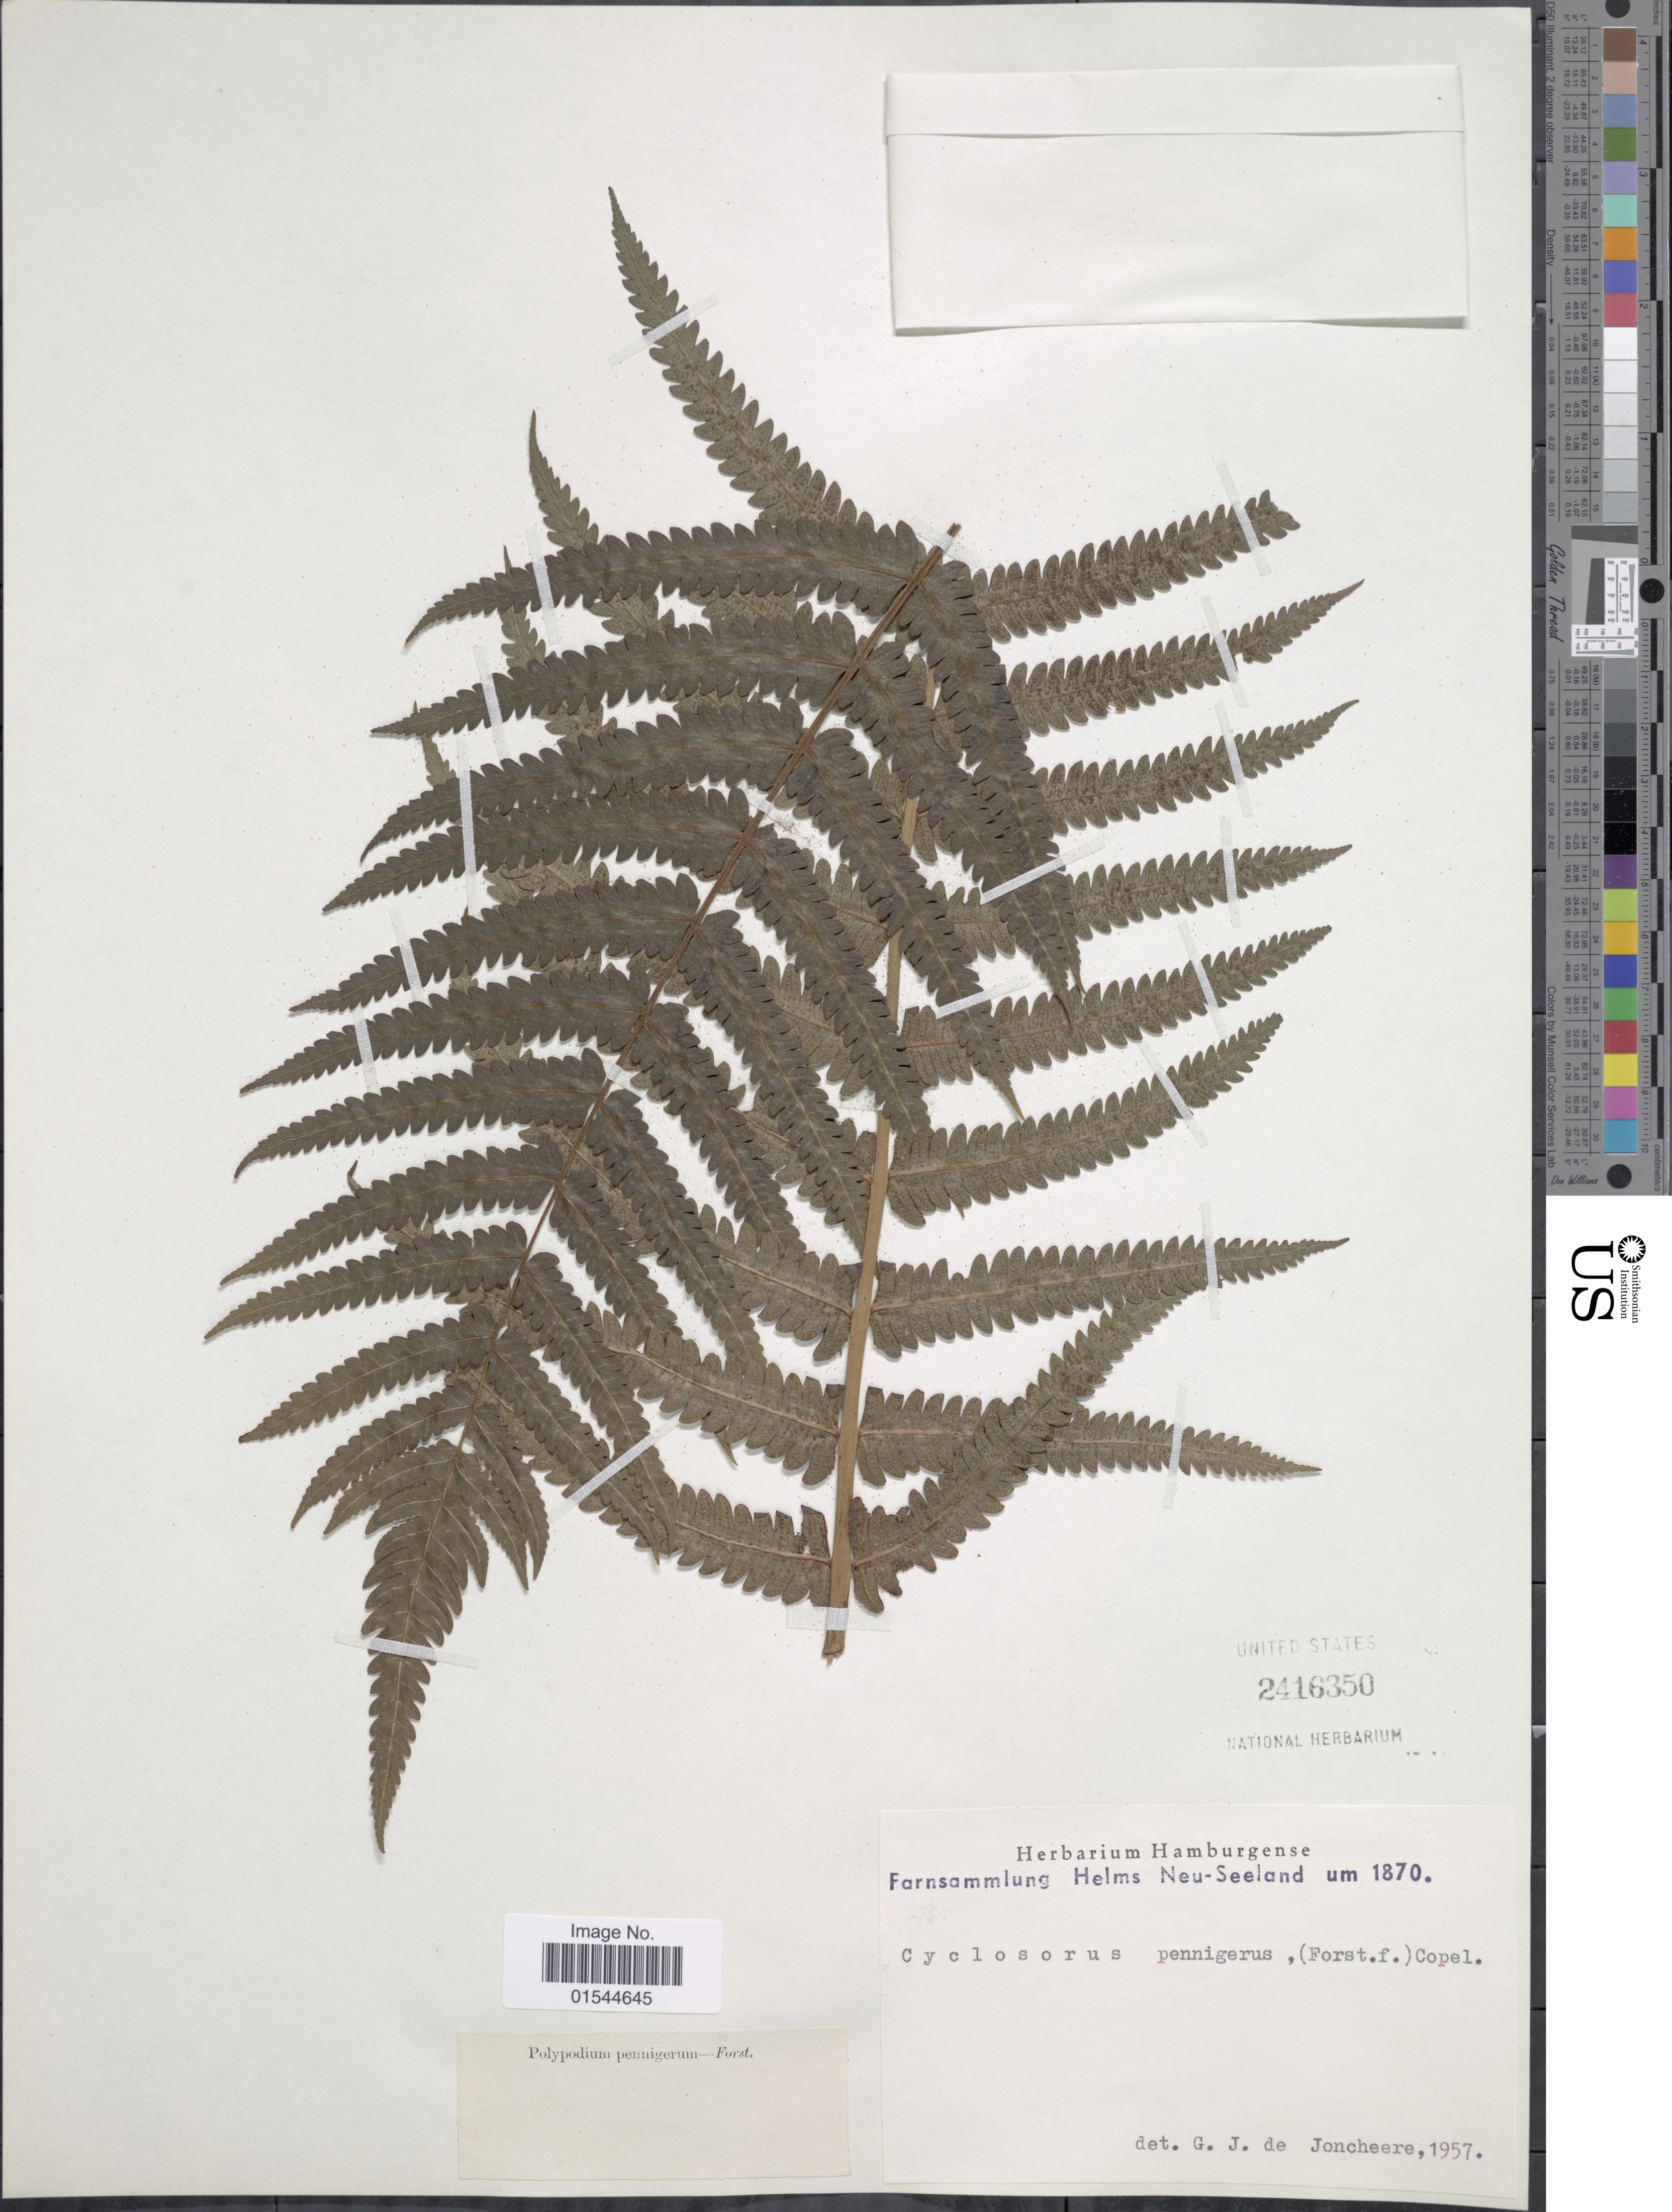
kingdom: Plantae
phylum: Tracheophyta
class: Polypodiopsida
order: Polypodiales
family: Thelypteridaceae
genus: Pneumatopteris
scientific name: Pneumatopteris pennigera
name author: (G. Forst.) Holttum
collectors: F. Helms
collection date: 1870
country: New Zealand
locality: Neu-Seeland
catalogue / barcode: US 2416350